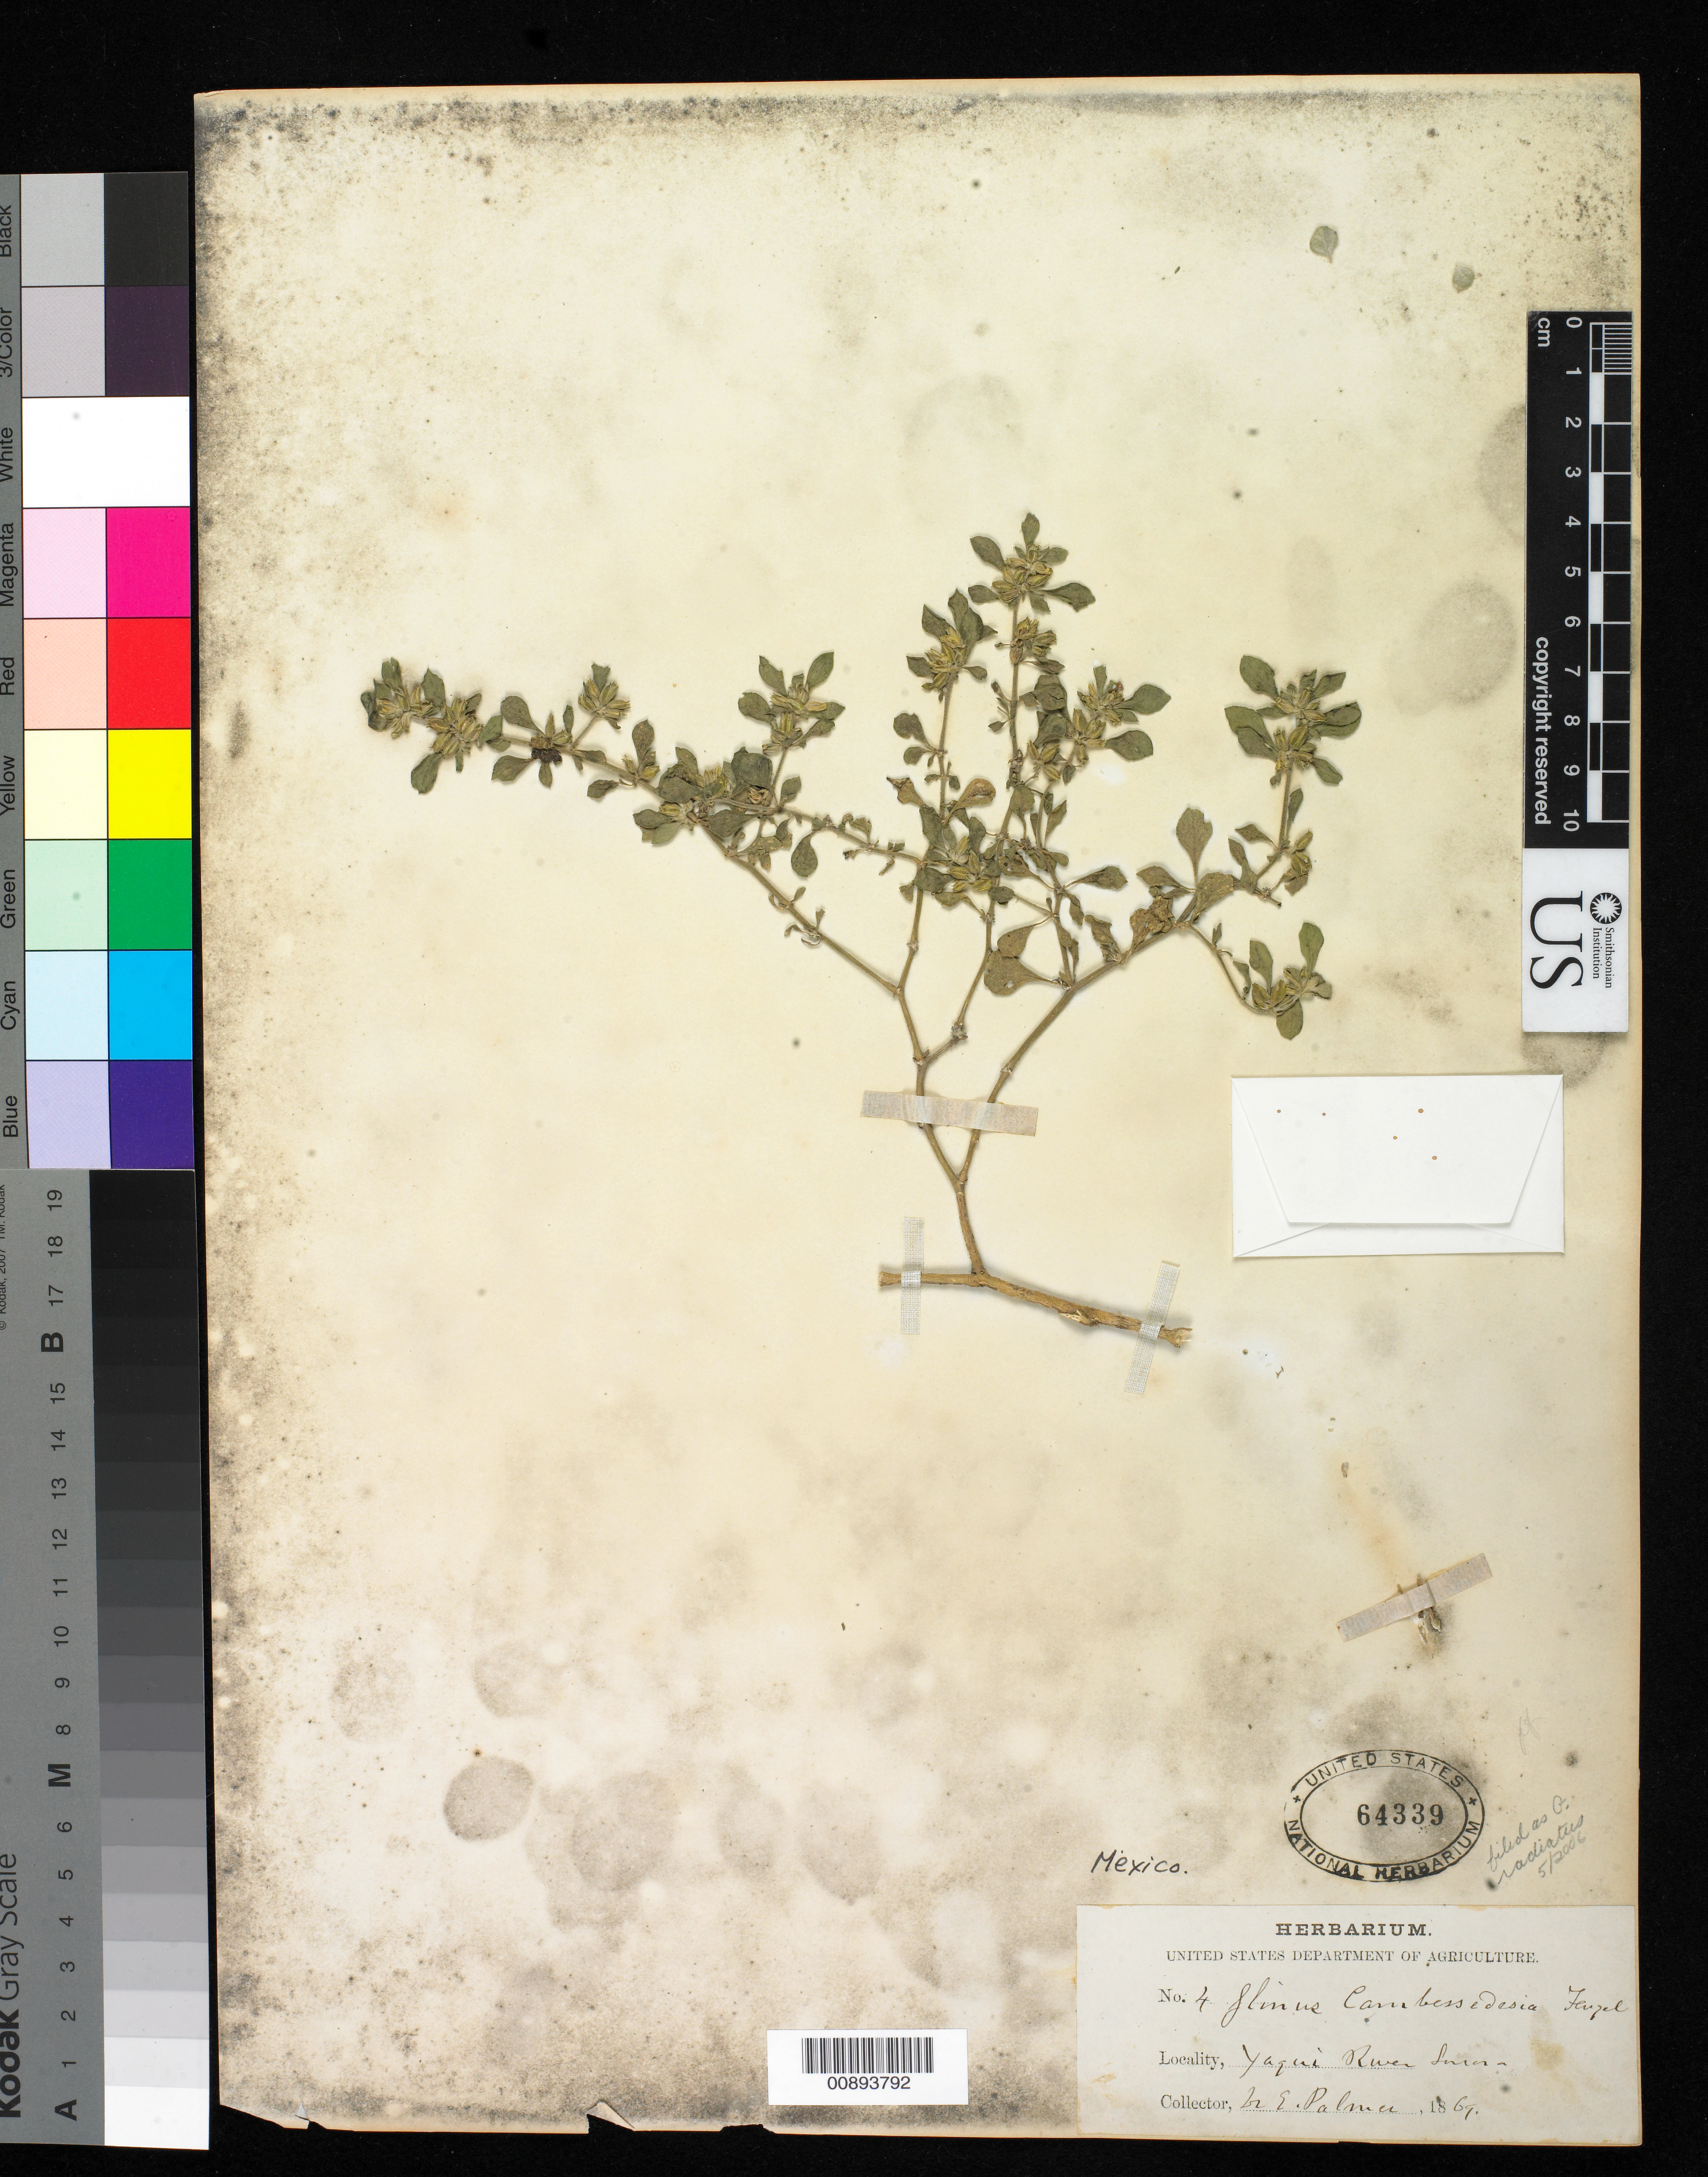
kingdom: Plantae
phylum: Tracheophyta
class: Magnoliopsida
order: Caryophyllales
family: Molluginaceae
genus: Glinus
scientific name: Glinus radiatus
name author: (Ruiz & Pav.) Rohrb.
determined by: Strong, Mark T., (BOT), Smithsonian Institution - National Museum of Natural History (UNITED STATES)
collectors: E. Palmer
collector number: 4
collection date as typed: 1869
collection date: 1869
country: Mexico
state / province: Sonora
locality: Yaqui River, Sonora.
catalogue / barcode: US 64339